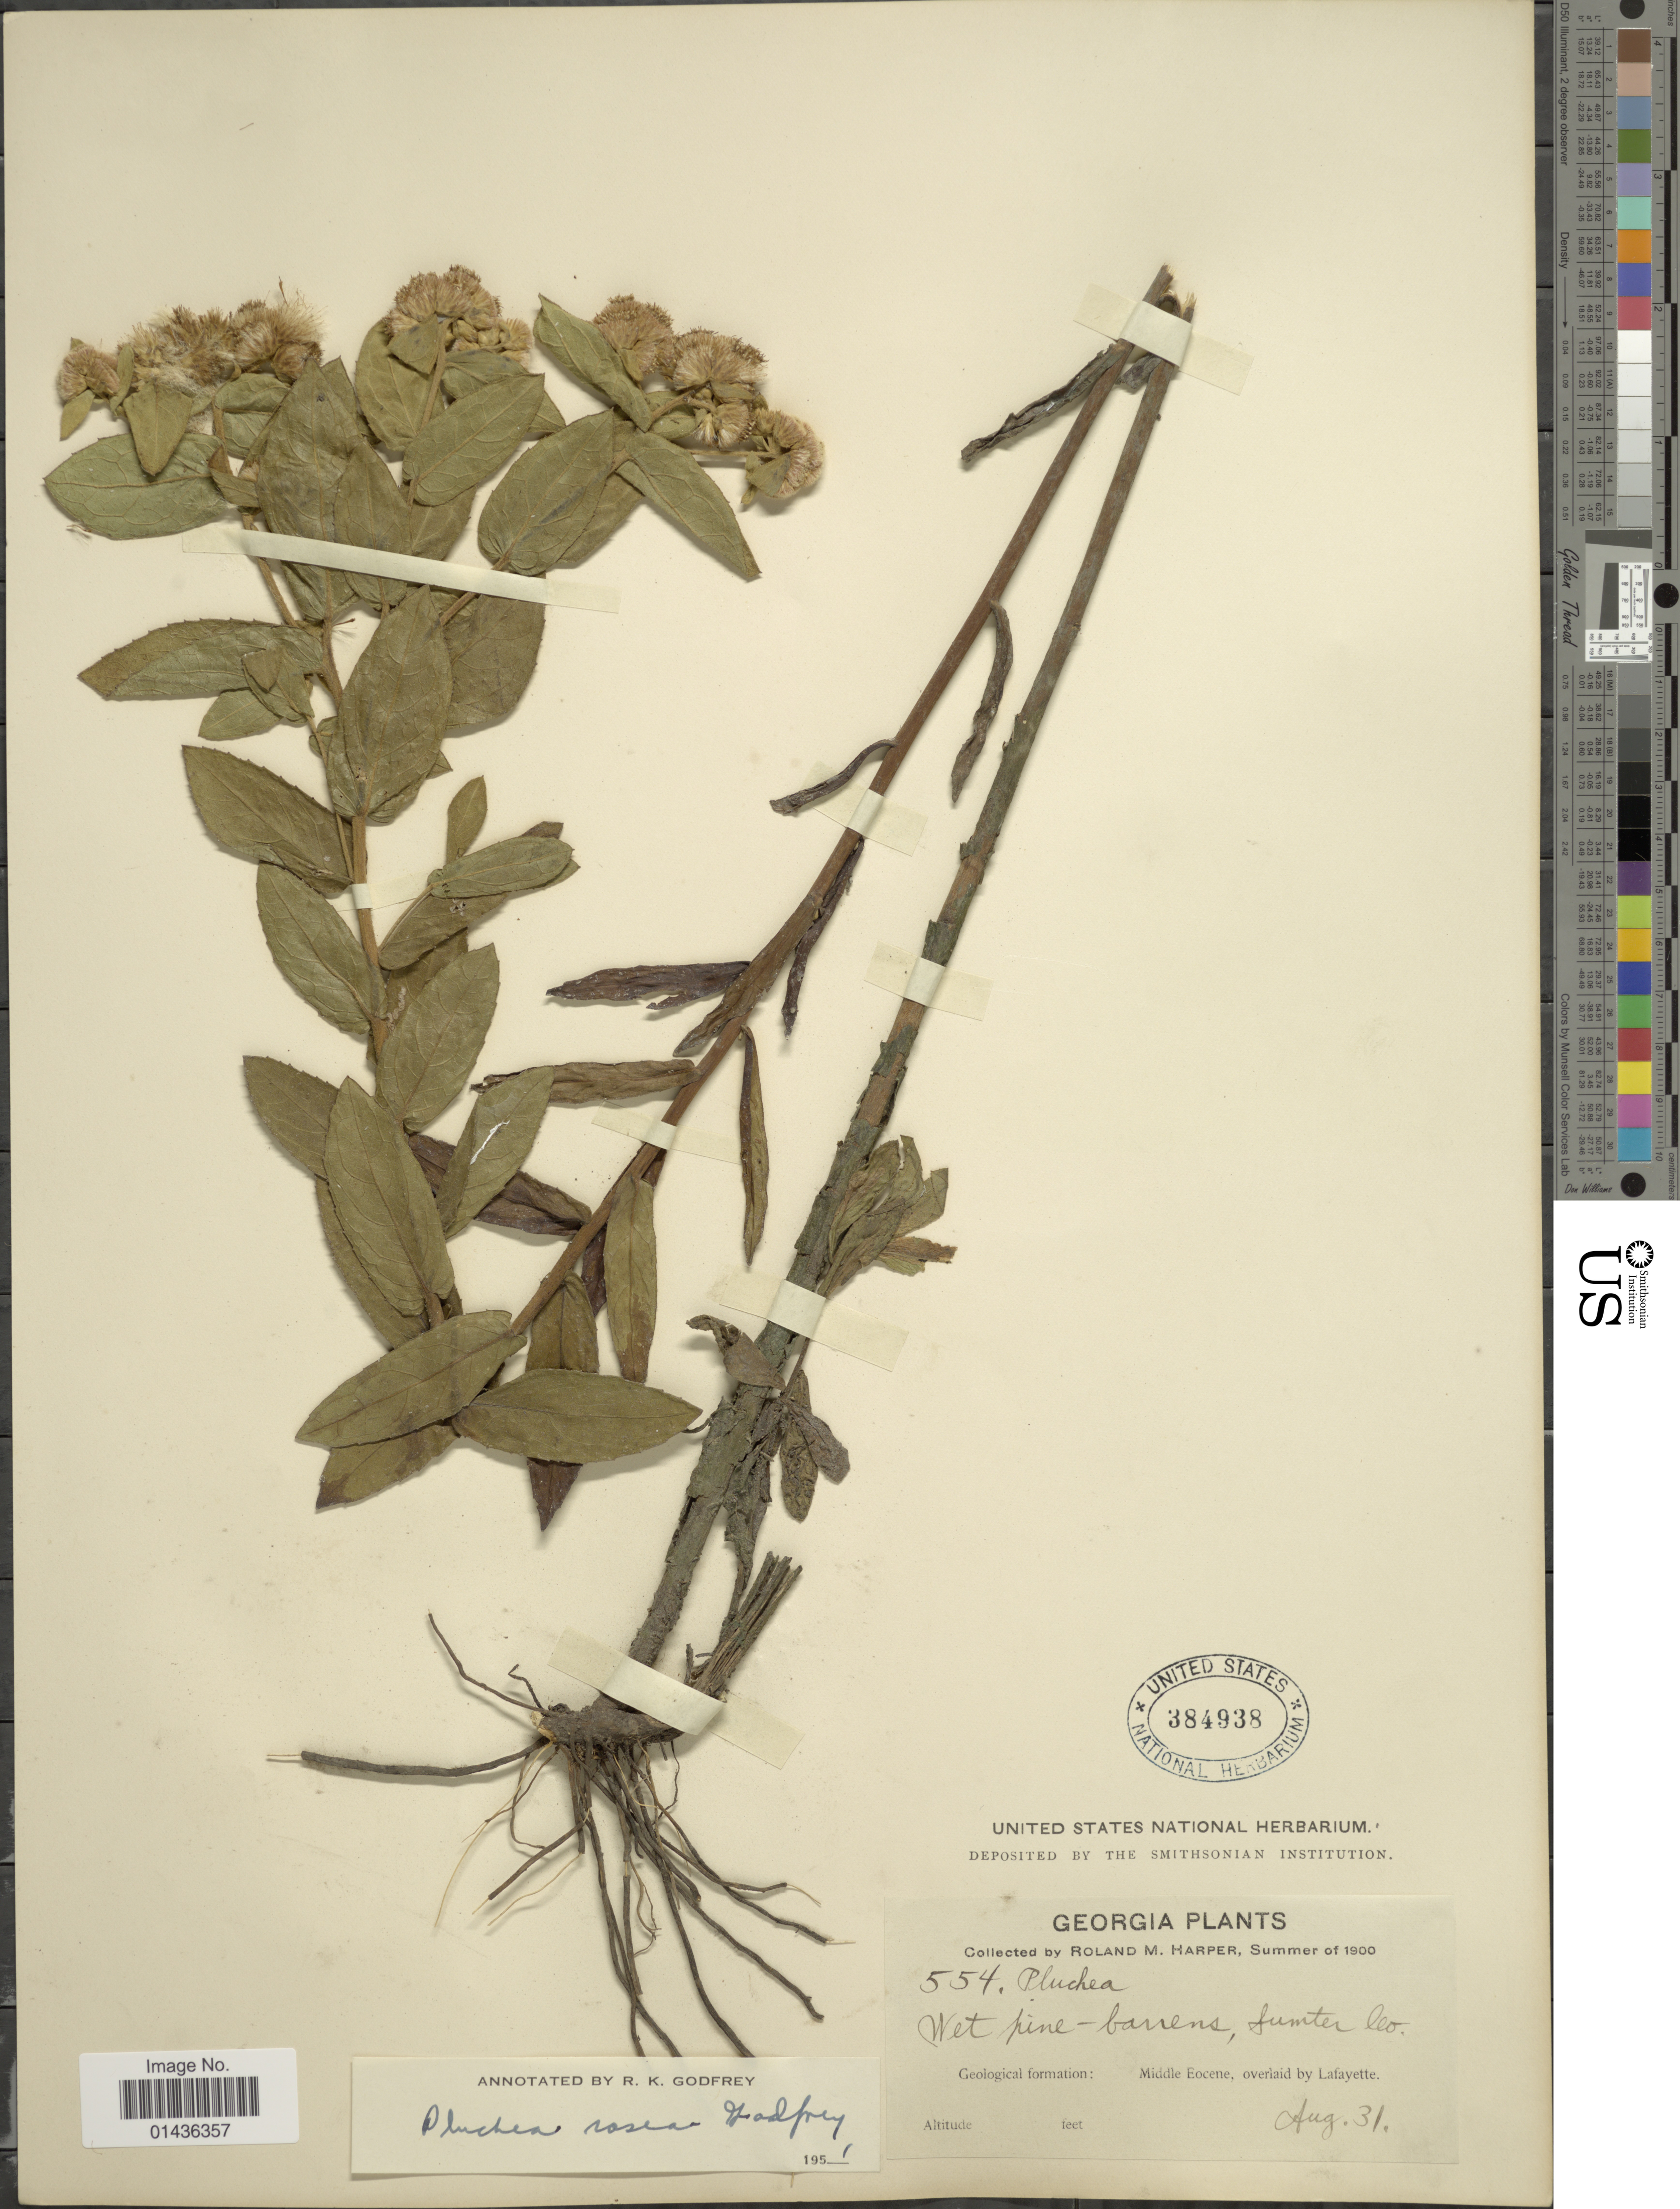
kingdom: Plantae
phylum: Tracheophyta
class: Magnoliopsida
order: Asterales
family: Asteraceae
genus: Pluchea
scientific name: Pluchea rosea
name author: R.K. Godfrey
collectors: R. M. Harper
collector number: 554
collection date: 1900-08-31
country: United States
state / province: Georgia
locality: Middle Eocene, overlaid by Lafayette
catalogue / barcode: US 384938